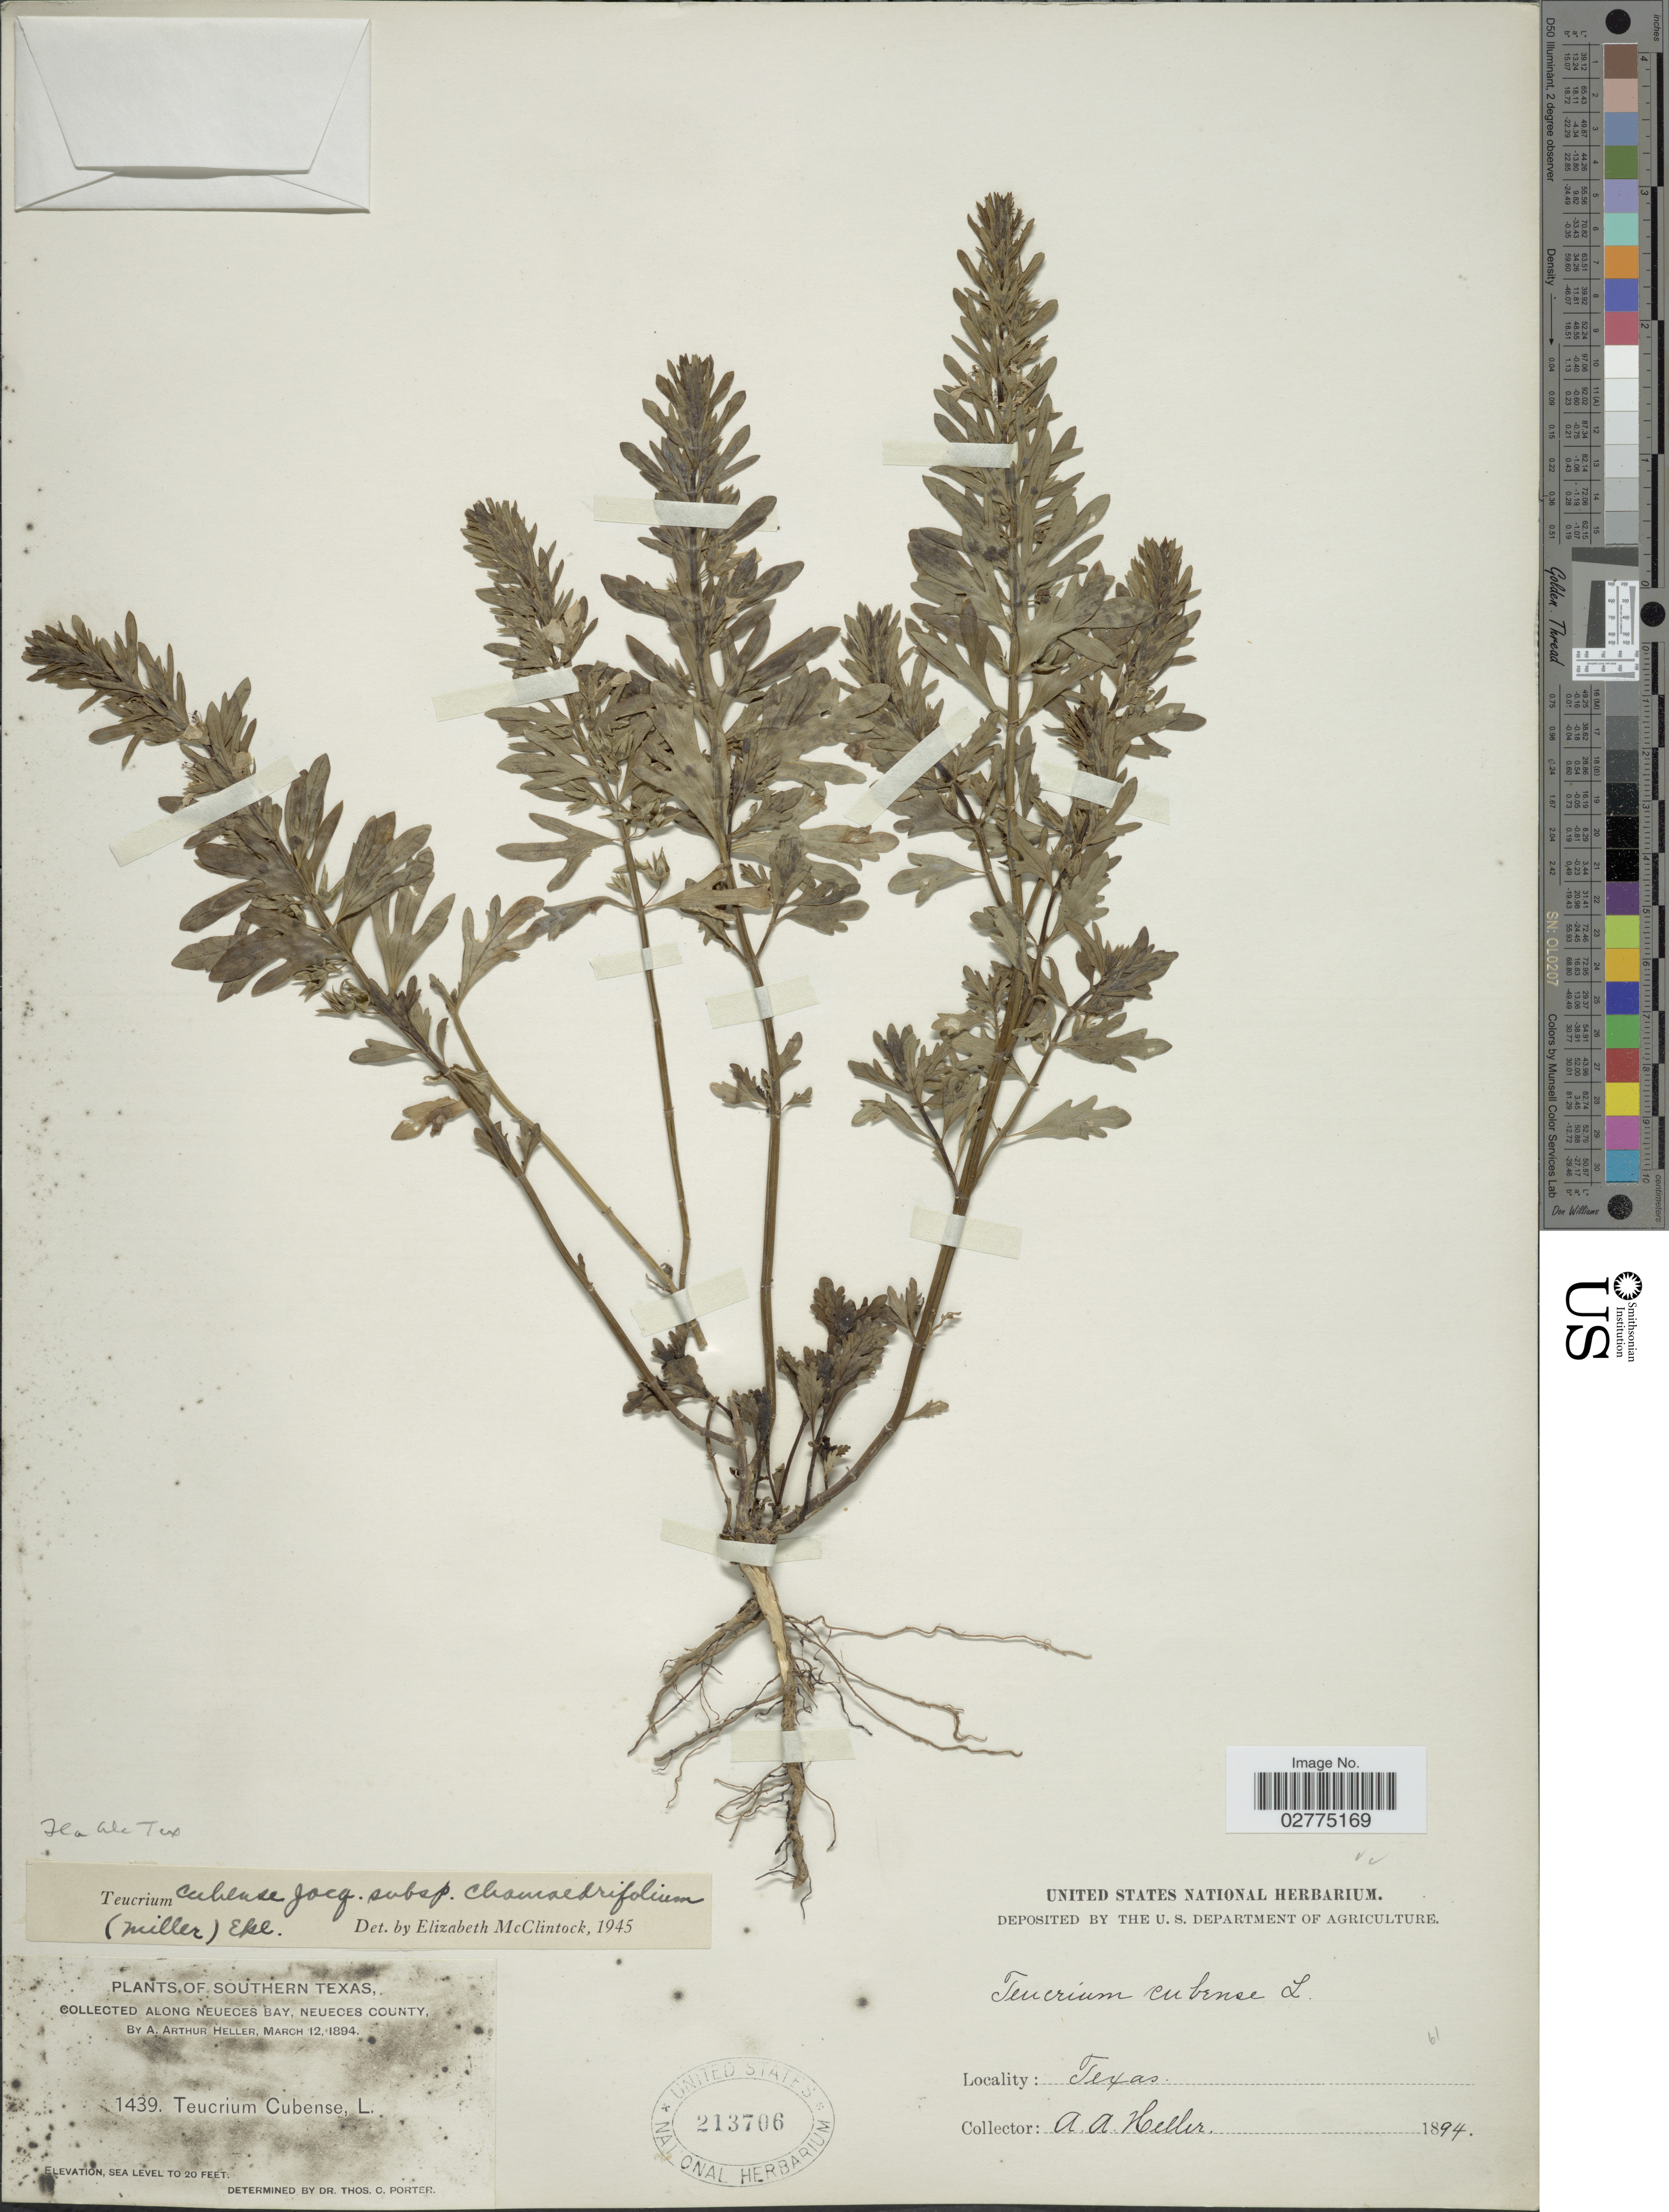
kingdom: Plantae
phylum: Tracheophyta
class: Magnoliopsida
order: Lamiales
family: Lamiaceae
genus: Teucrium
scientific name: Teucrium cubense subsp. chamaedrifolium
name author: Jacq.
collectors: A. A. Heller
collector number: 1439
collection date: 1894-03-12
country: United States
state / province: Texas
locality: Southern Texas, Along Neueces Bay, Neueces County.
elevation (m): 6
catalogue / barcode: US 213706